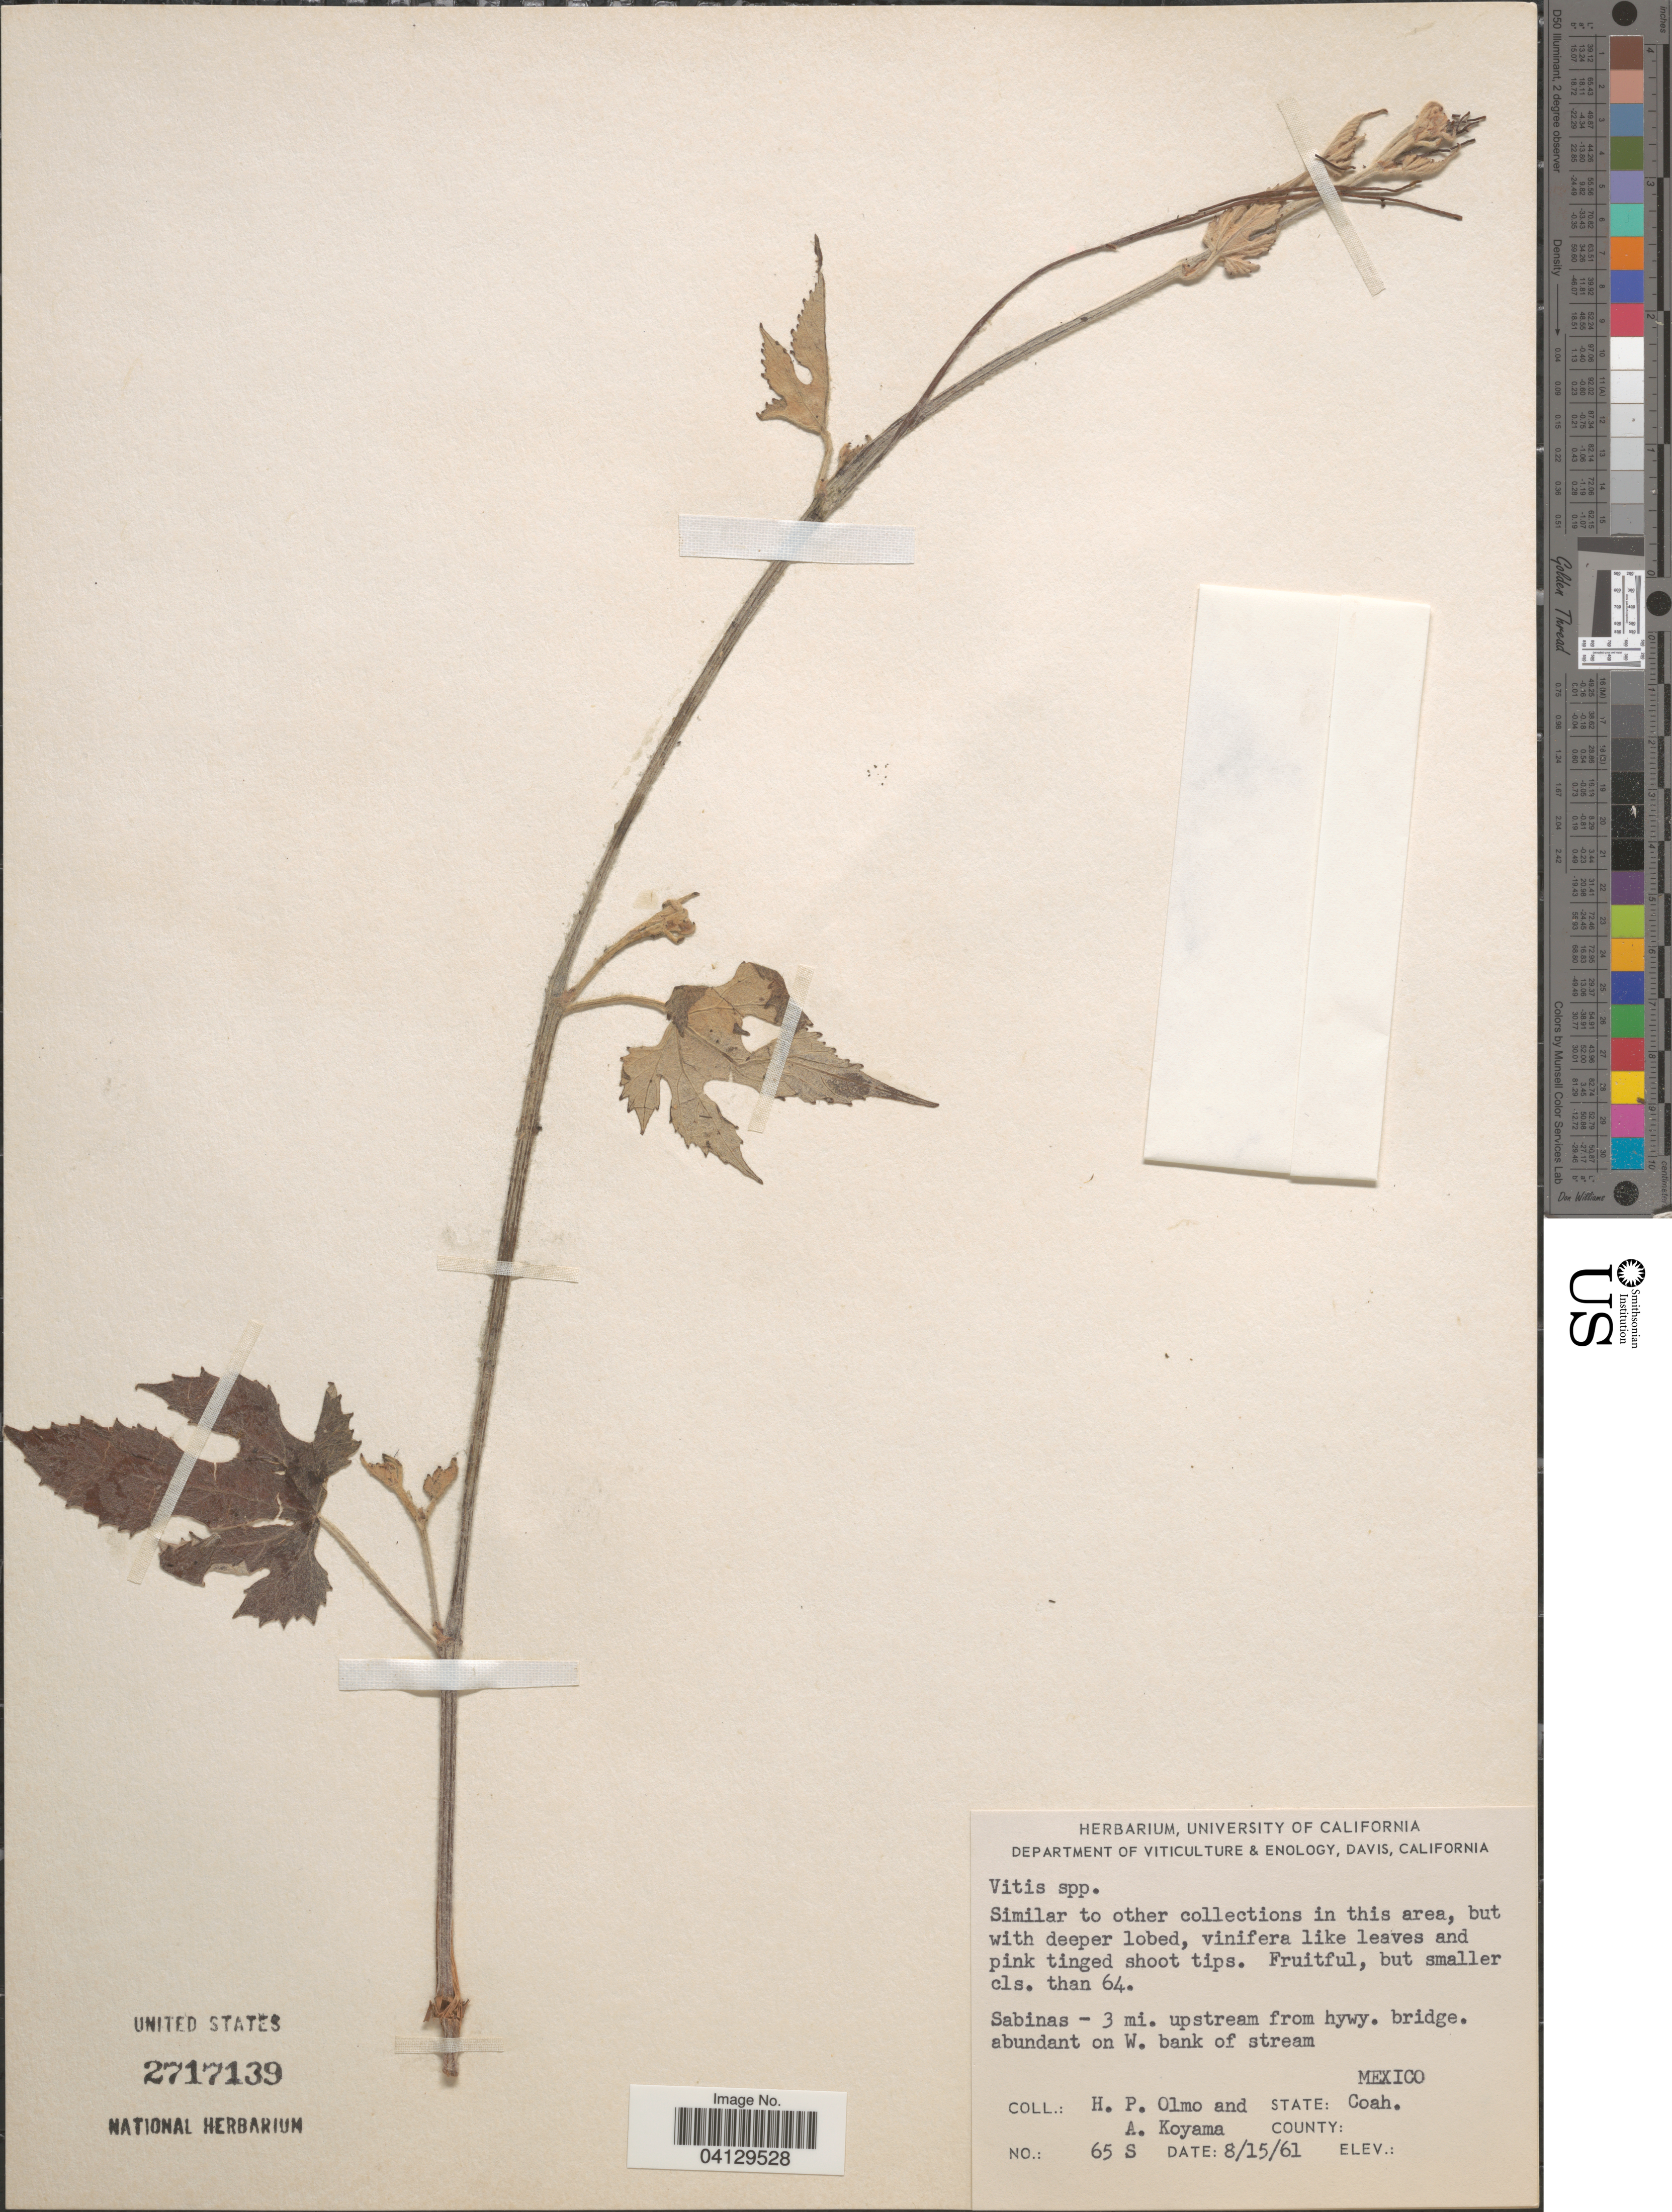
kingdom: Plantae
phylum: Tracheophyta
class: Magnoliopsida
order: Vitales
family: Vitaceae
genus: Vitis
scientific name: Vitis sp.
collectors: H. Olmo & A. Koyama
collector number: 65S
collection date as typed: Transcribed d/m/y: 15/8/61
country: Mexico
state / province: Coahuila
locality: Sabinas - 3 mi. upstream from hywy. bridge.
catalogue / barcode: US 2717139